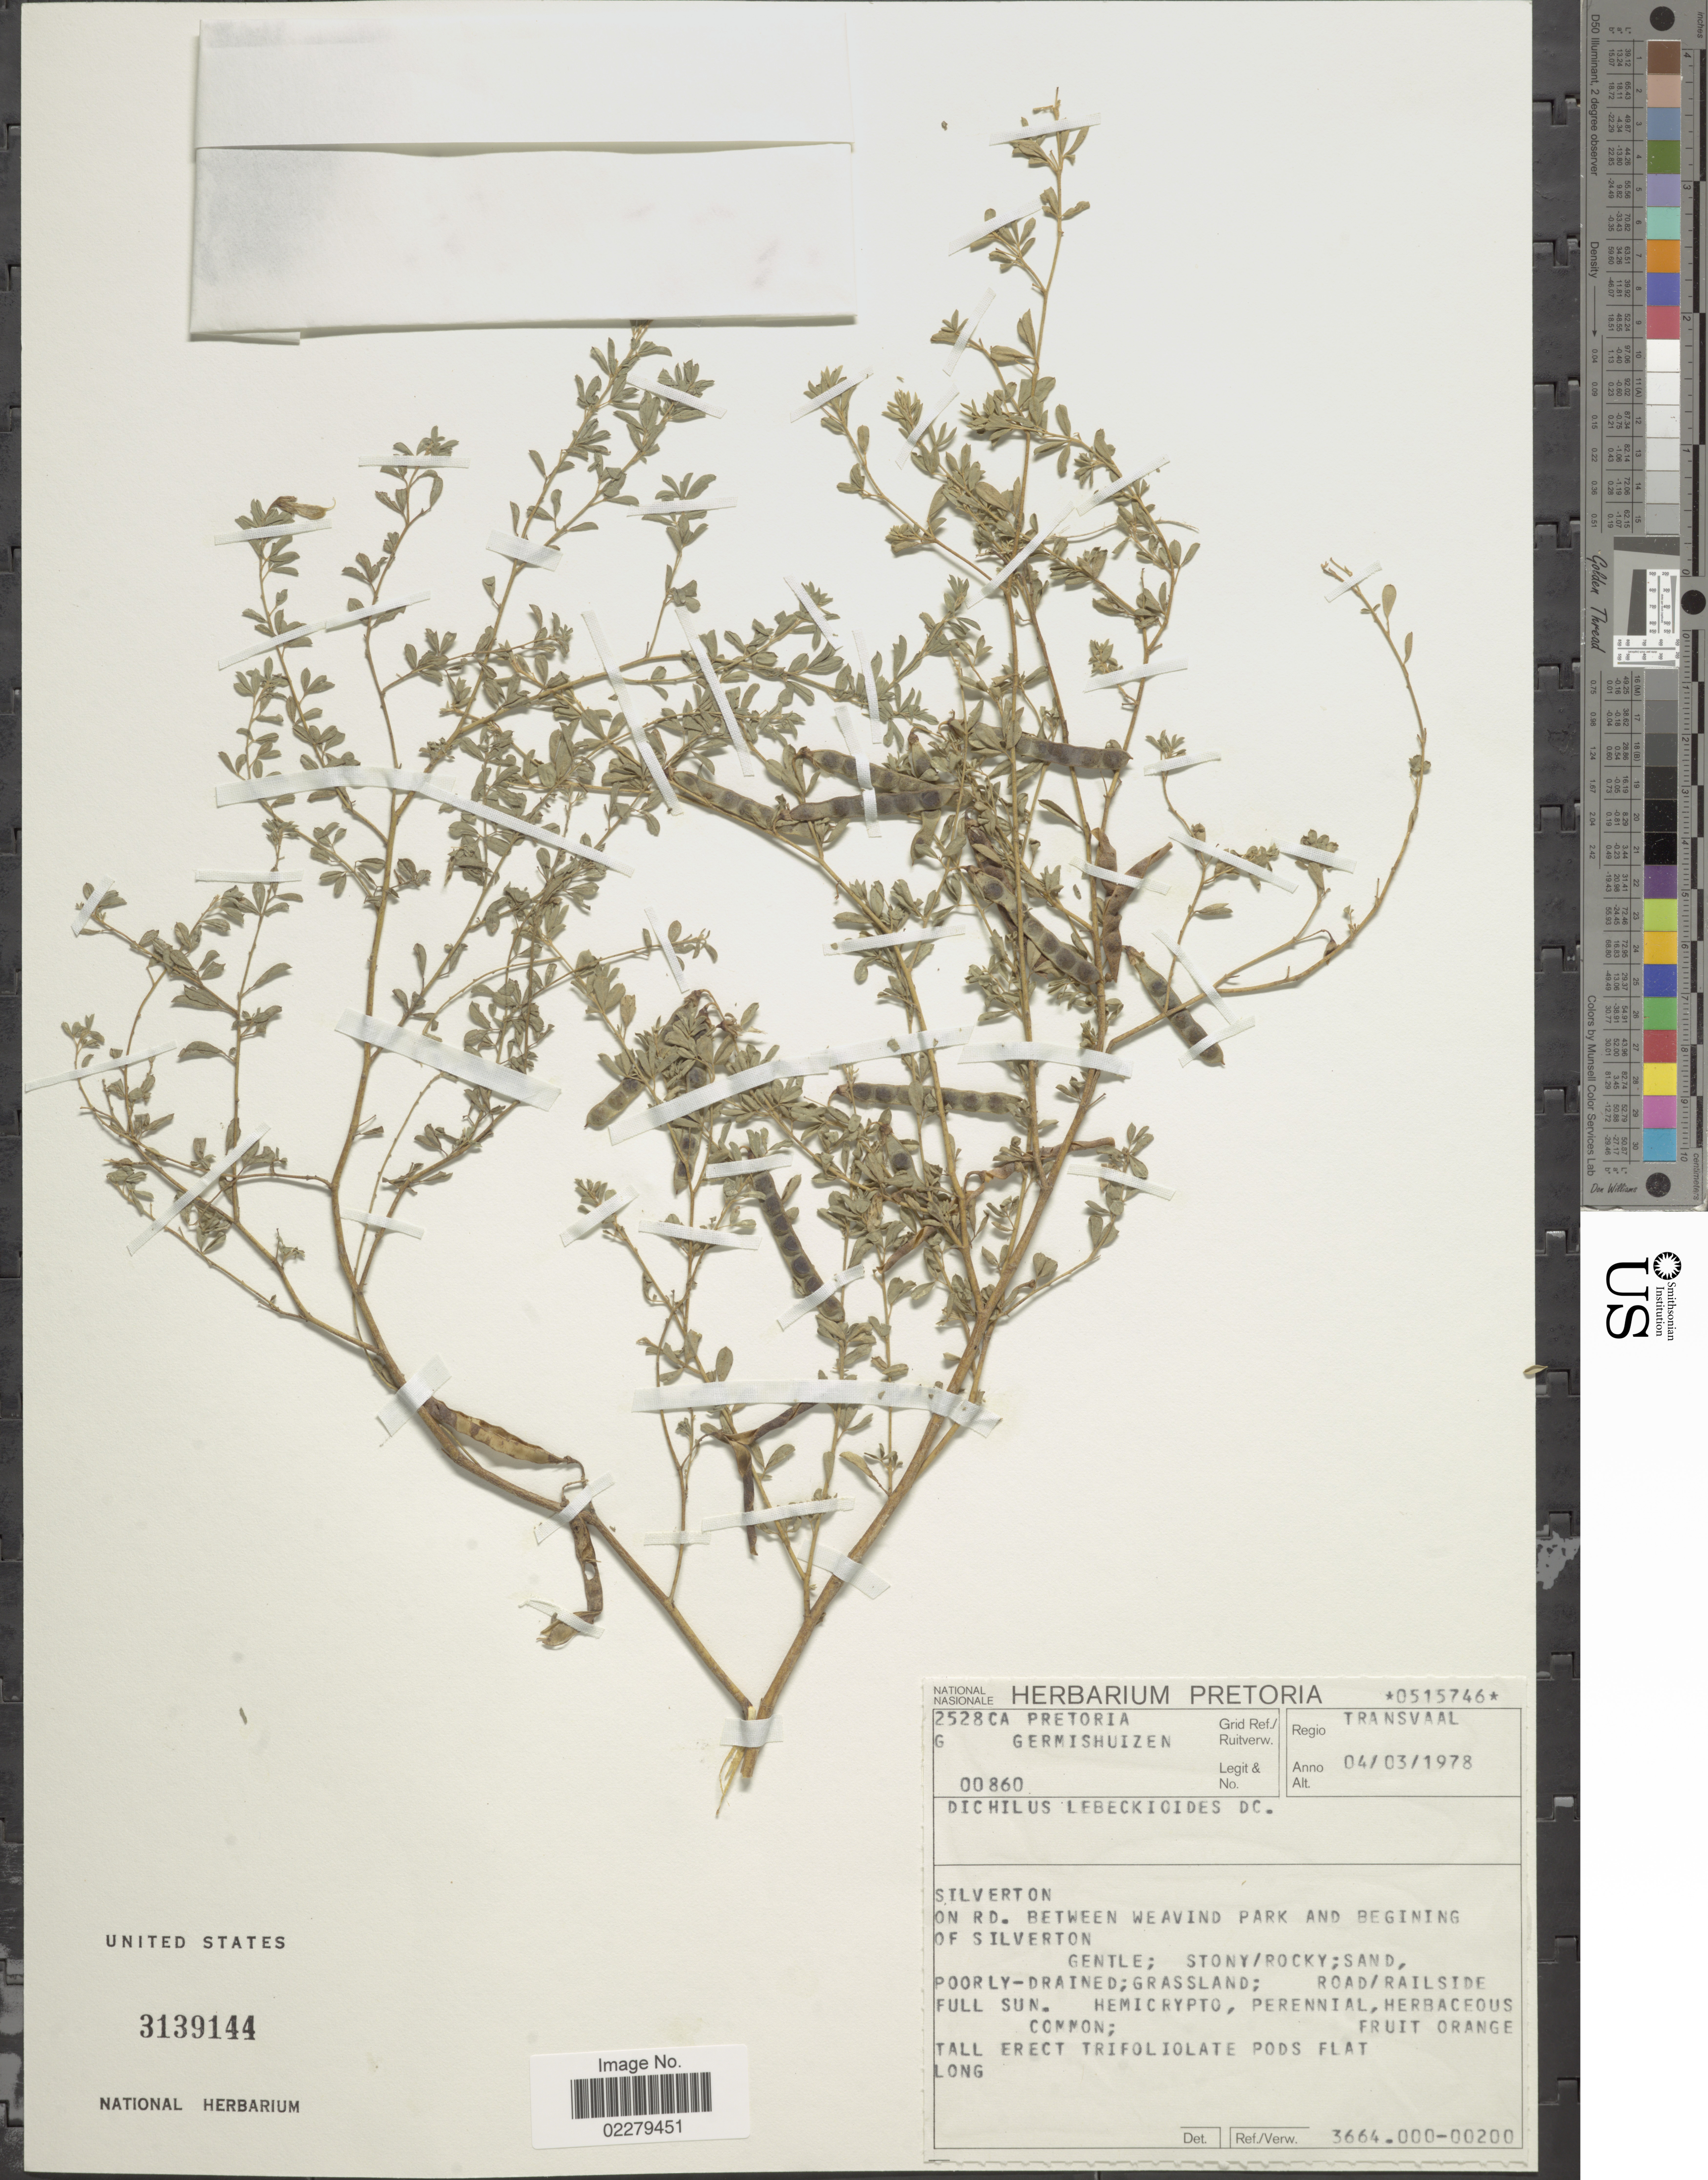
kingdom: Plantae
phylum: Tracheophyta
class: Magnoliopsida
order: Fabales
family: Fabaceae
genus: Dichilus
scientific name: Dichilus lebeckioides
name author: DC.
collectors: G. Germishuizen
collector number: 00860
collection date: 1978-03-04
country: South Africa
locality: Regio Transvaal. Silverton, on rd. between Weavind Park and Beginning of Silverton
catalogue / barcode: US 3139144